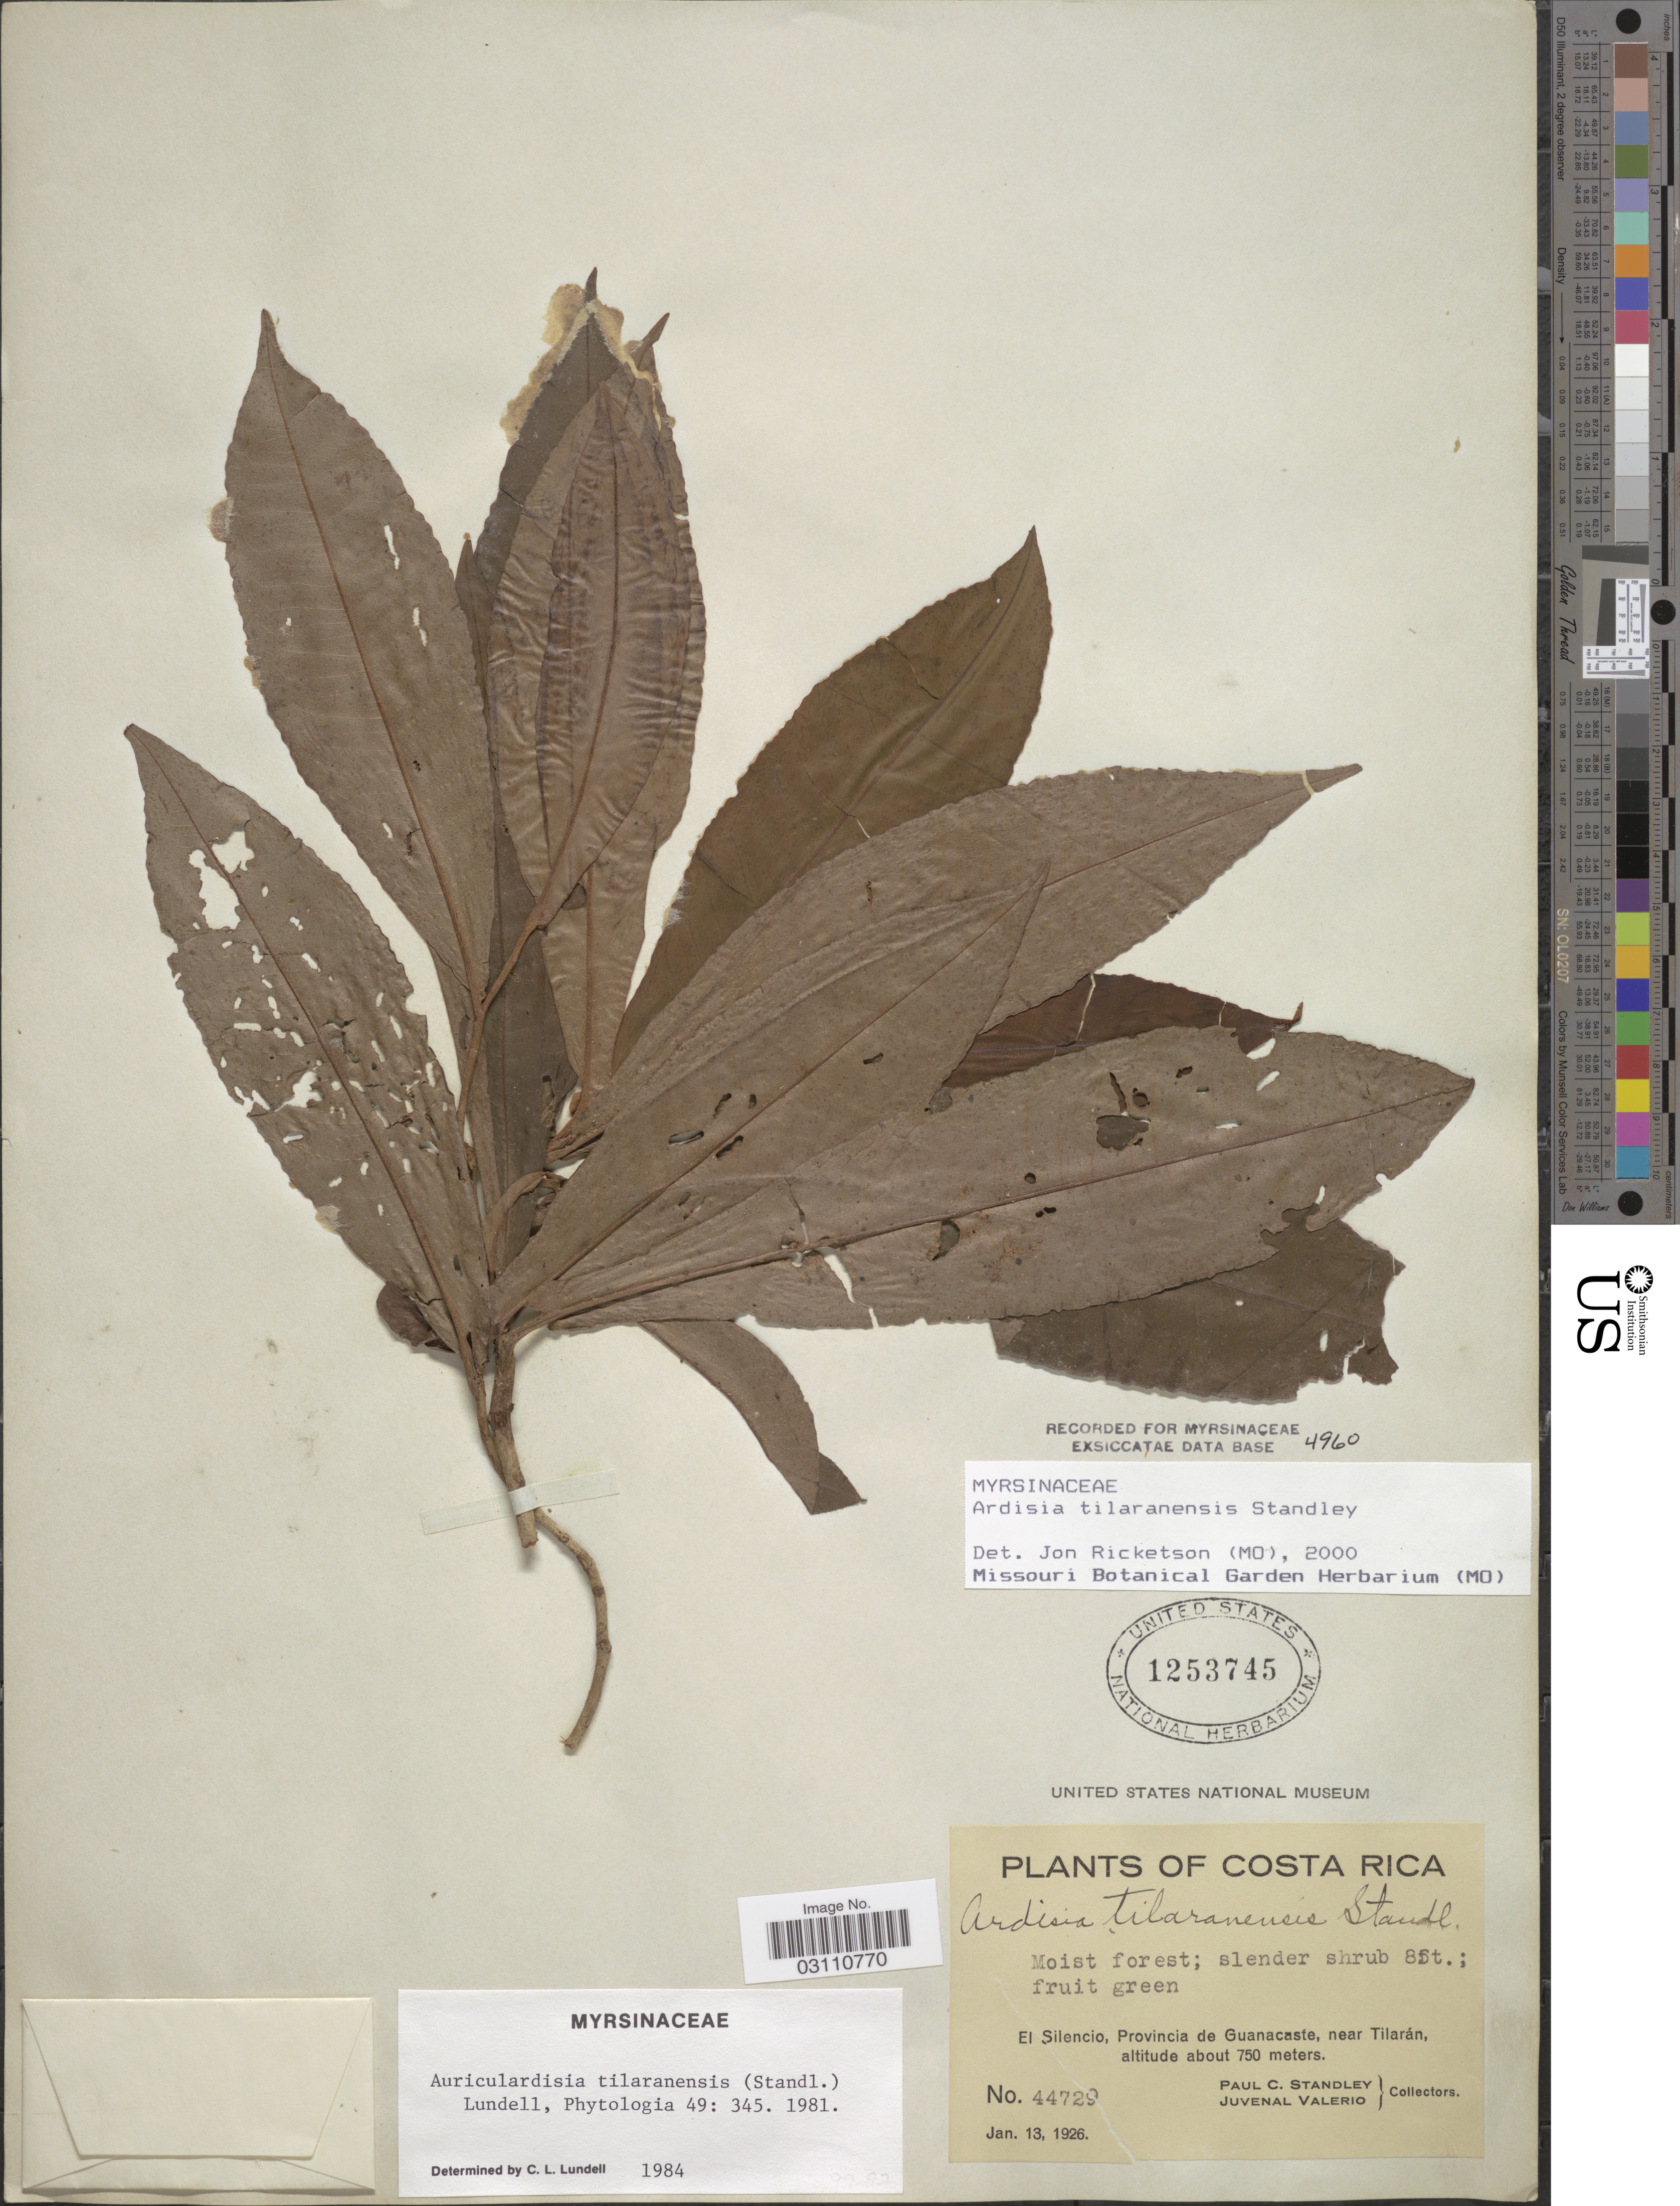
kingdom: Plantae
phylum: Tracheophyta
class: Magnoliopsida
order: Ericales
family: Primulaceae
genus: Ardisia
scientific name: Ardisia tilaranensis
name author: Standl.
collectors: P. C. Standley & J. Valerio R.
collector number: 44729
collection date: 1926-01-13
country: Costa Rica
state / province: Guanacaste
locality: El Silencio, near Tilarán.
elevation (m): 750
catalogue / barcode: US 1253745